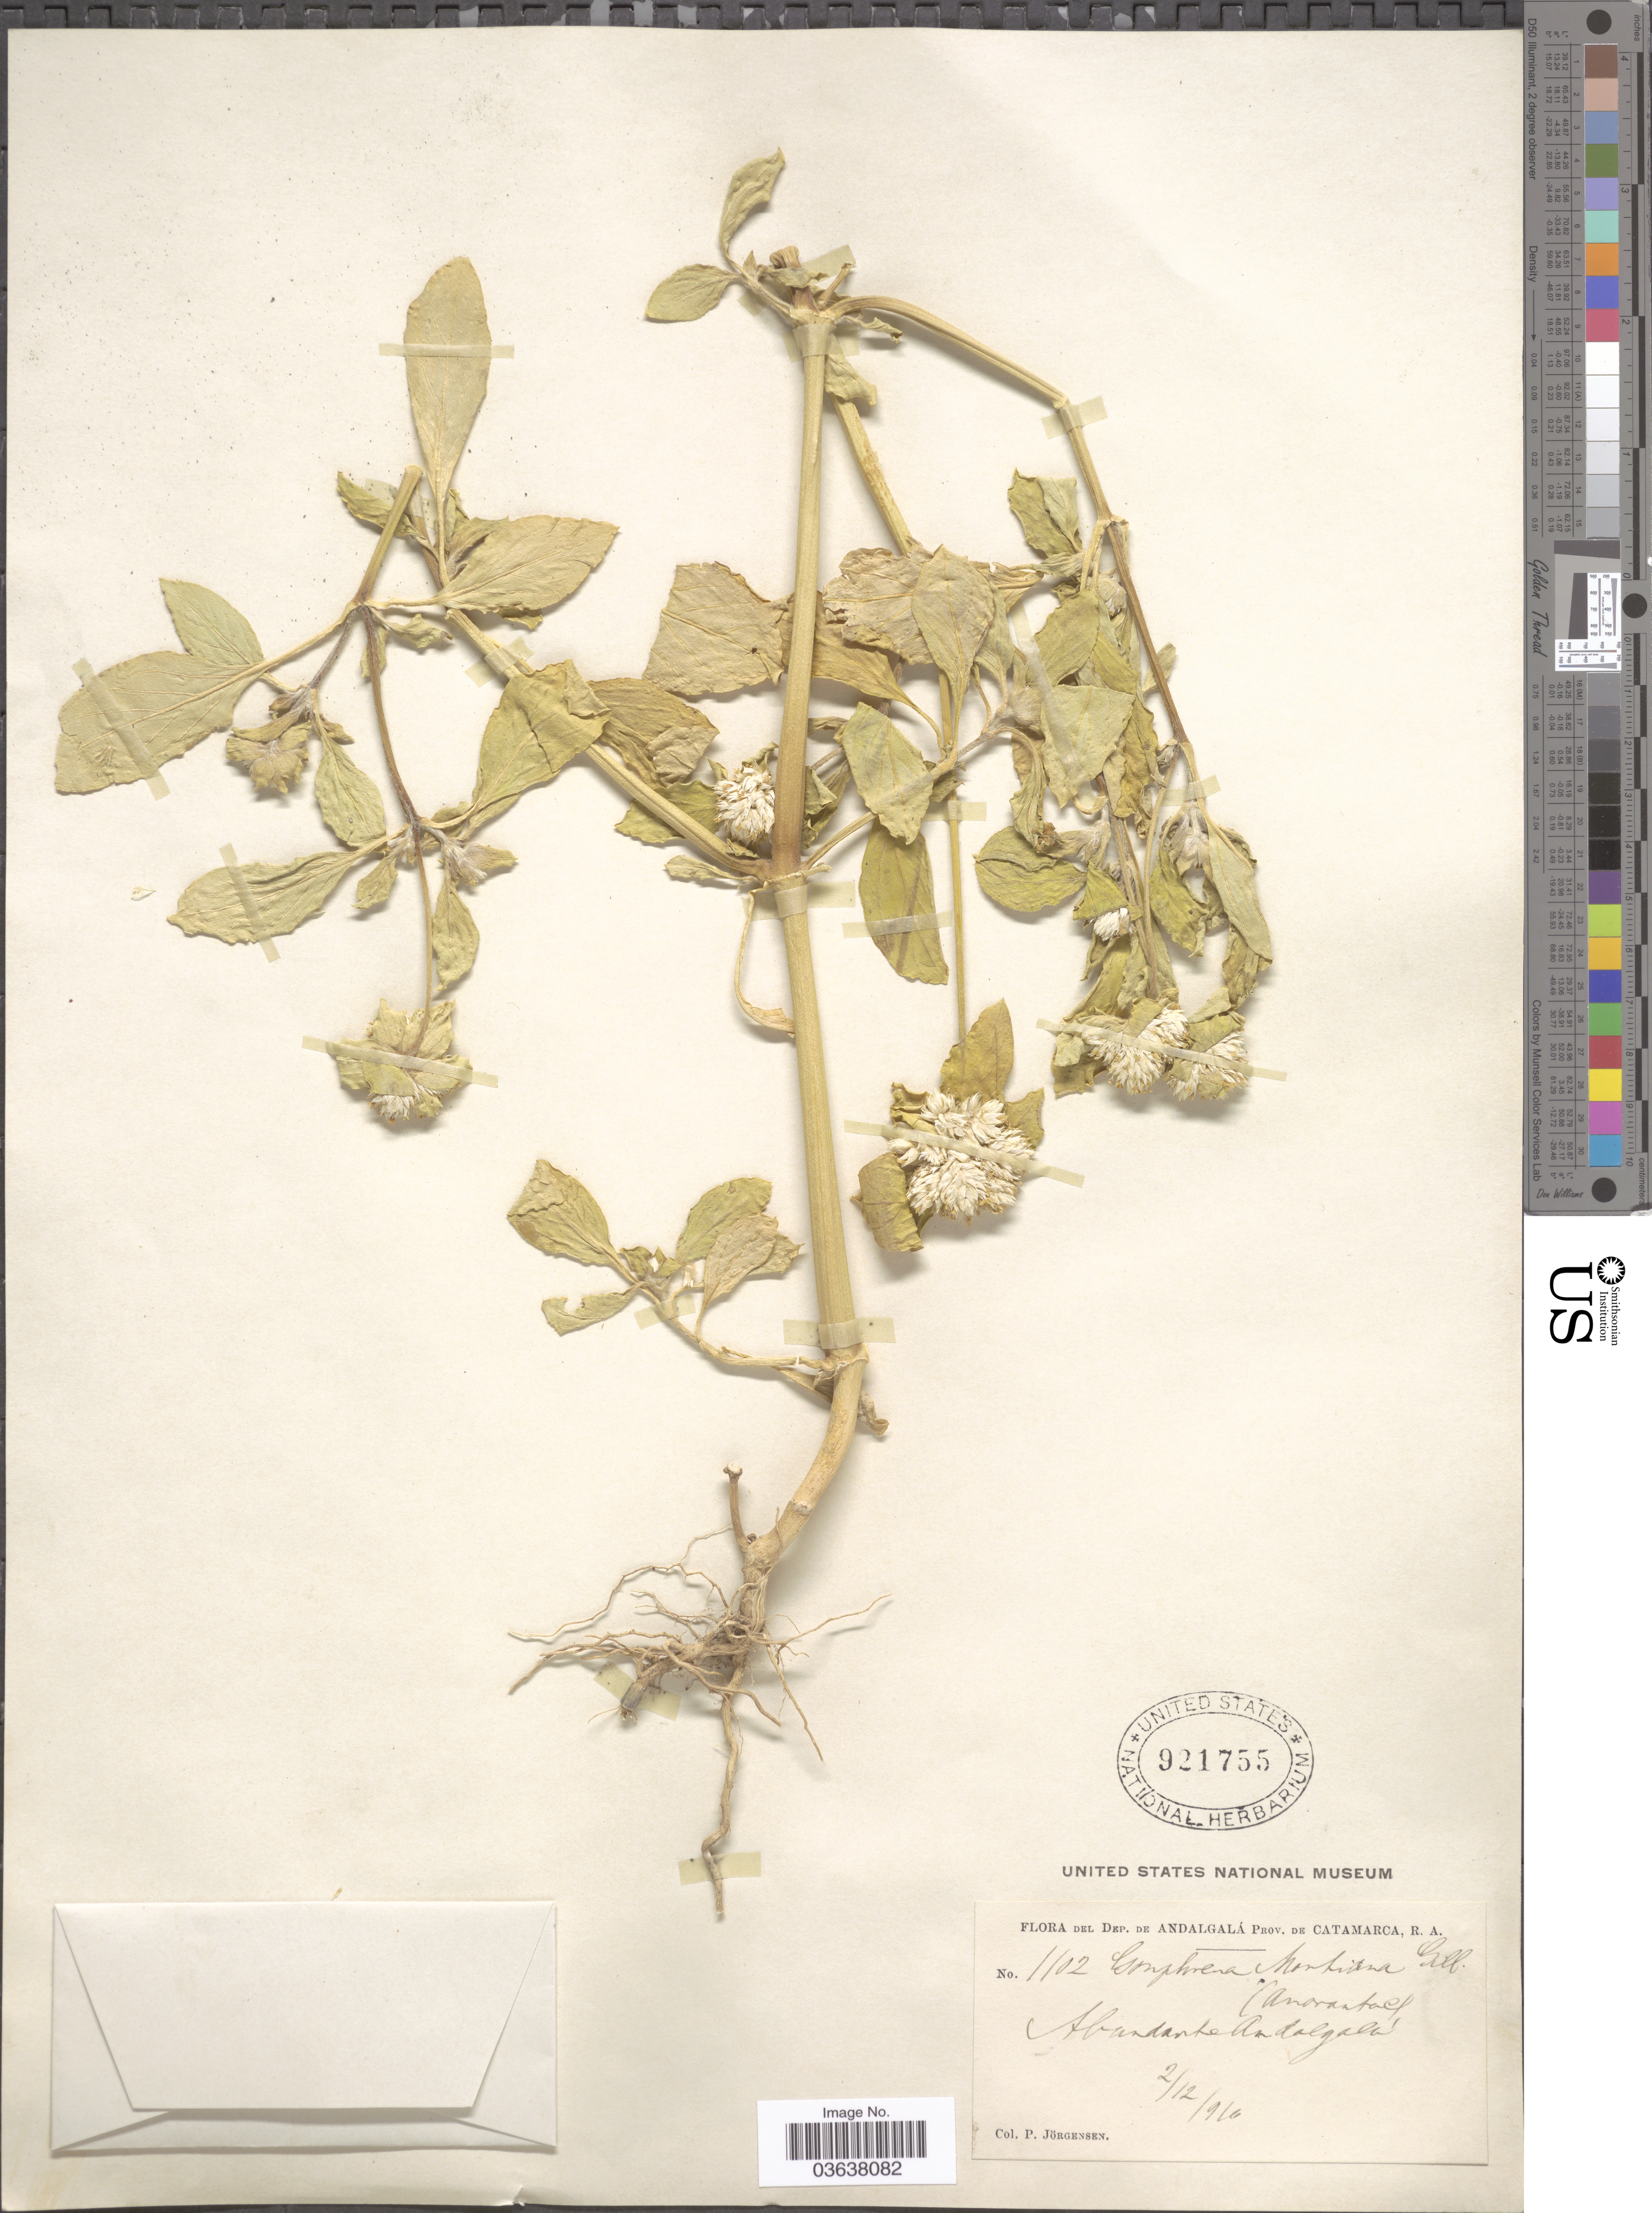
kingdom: Plantae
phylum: Tracheophyta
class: Magnoliopsida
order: Caryophyllales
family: Amaranthaceae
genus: Gomphrena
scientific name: Gomphrena martiana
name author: Gillies ex Moq.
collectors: P. Jörgensen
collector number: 1102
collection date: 1916-12-02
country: Argentina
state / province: Catamarca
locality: Dep. de Andalgalá, Abundante Andalgala.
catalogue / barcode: US 921755